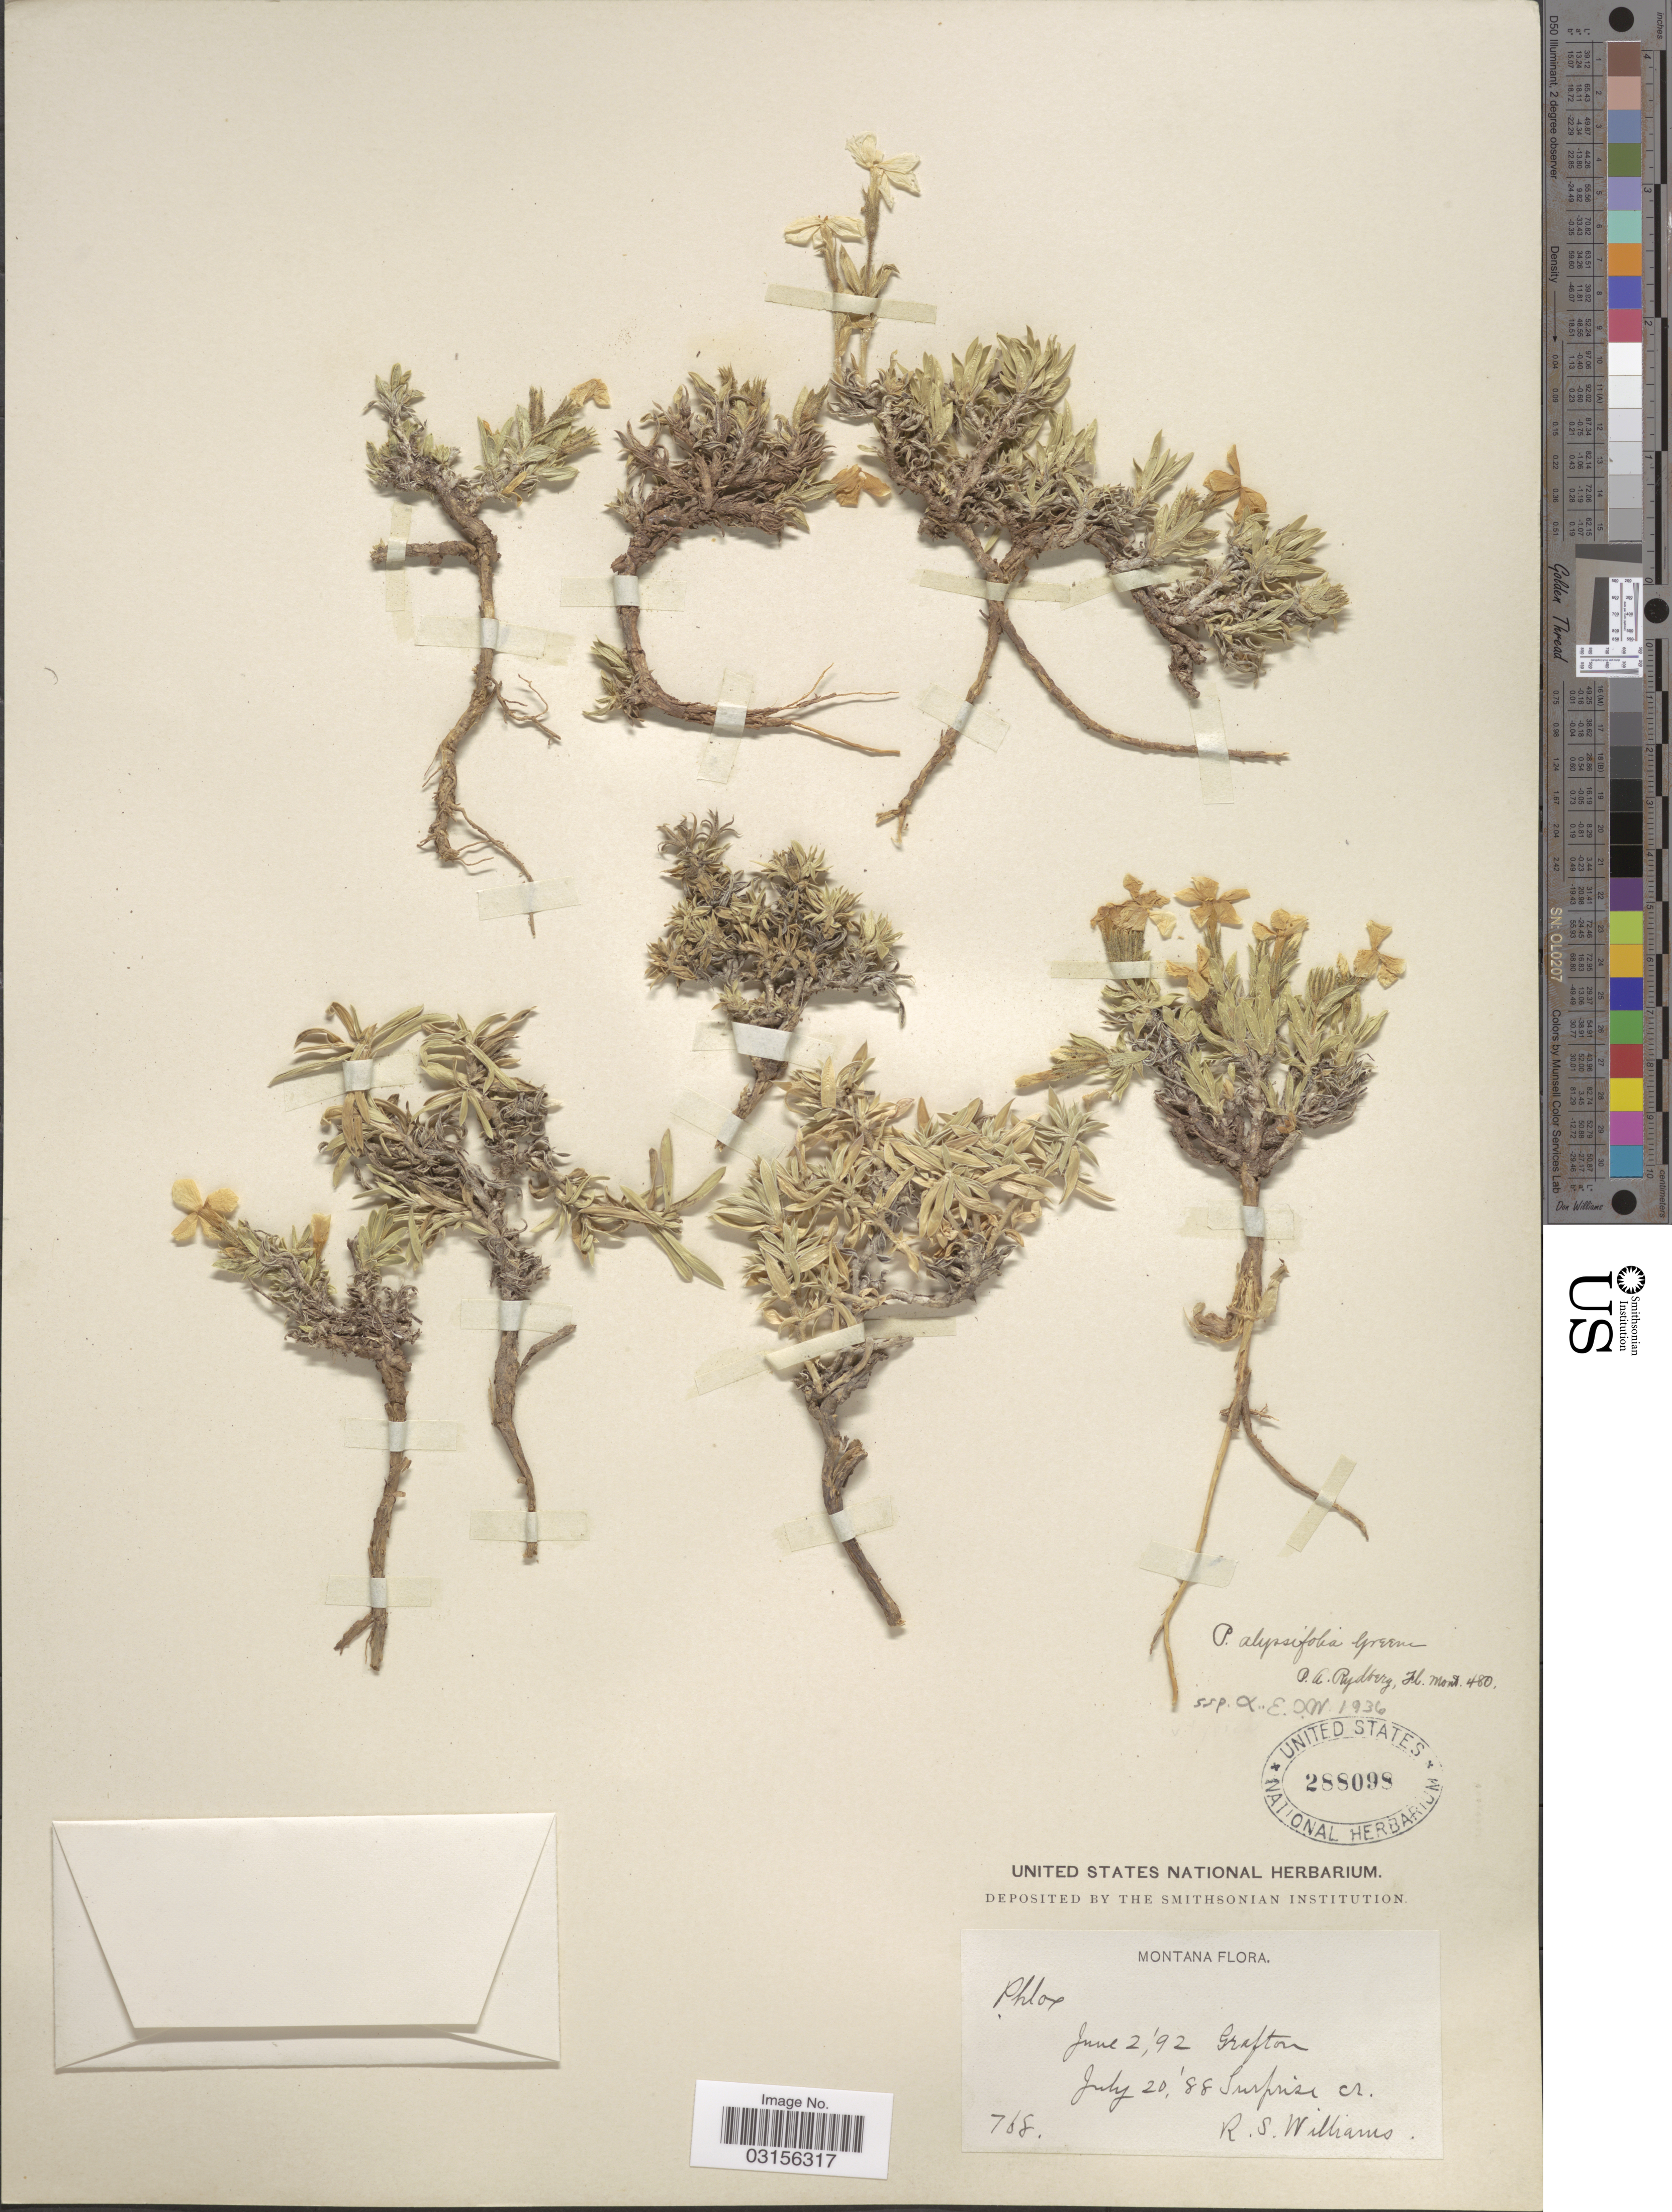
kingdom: Plantae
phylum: Tracheophyta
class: Magnoliopsida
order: Ericales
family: Polemoniaceae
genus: Phlox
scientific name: Phlox alyssifolia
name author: Greene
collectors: R. S. Williams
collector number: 768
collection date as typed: Transcribed d/m/y: 20/7/88 to 2/6/92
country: United States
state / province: Montana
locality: Grafton. Surprise Cr.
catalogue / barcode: US 288098